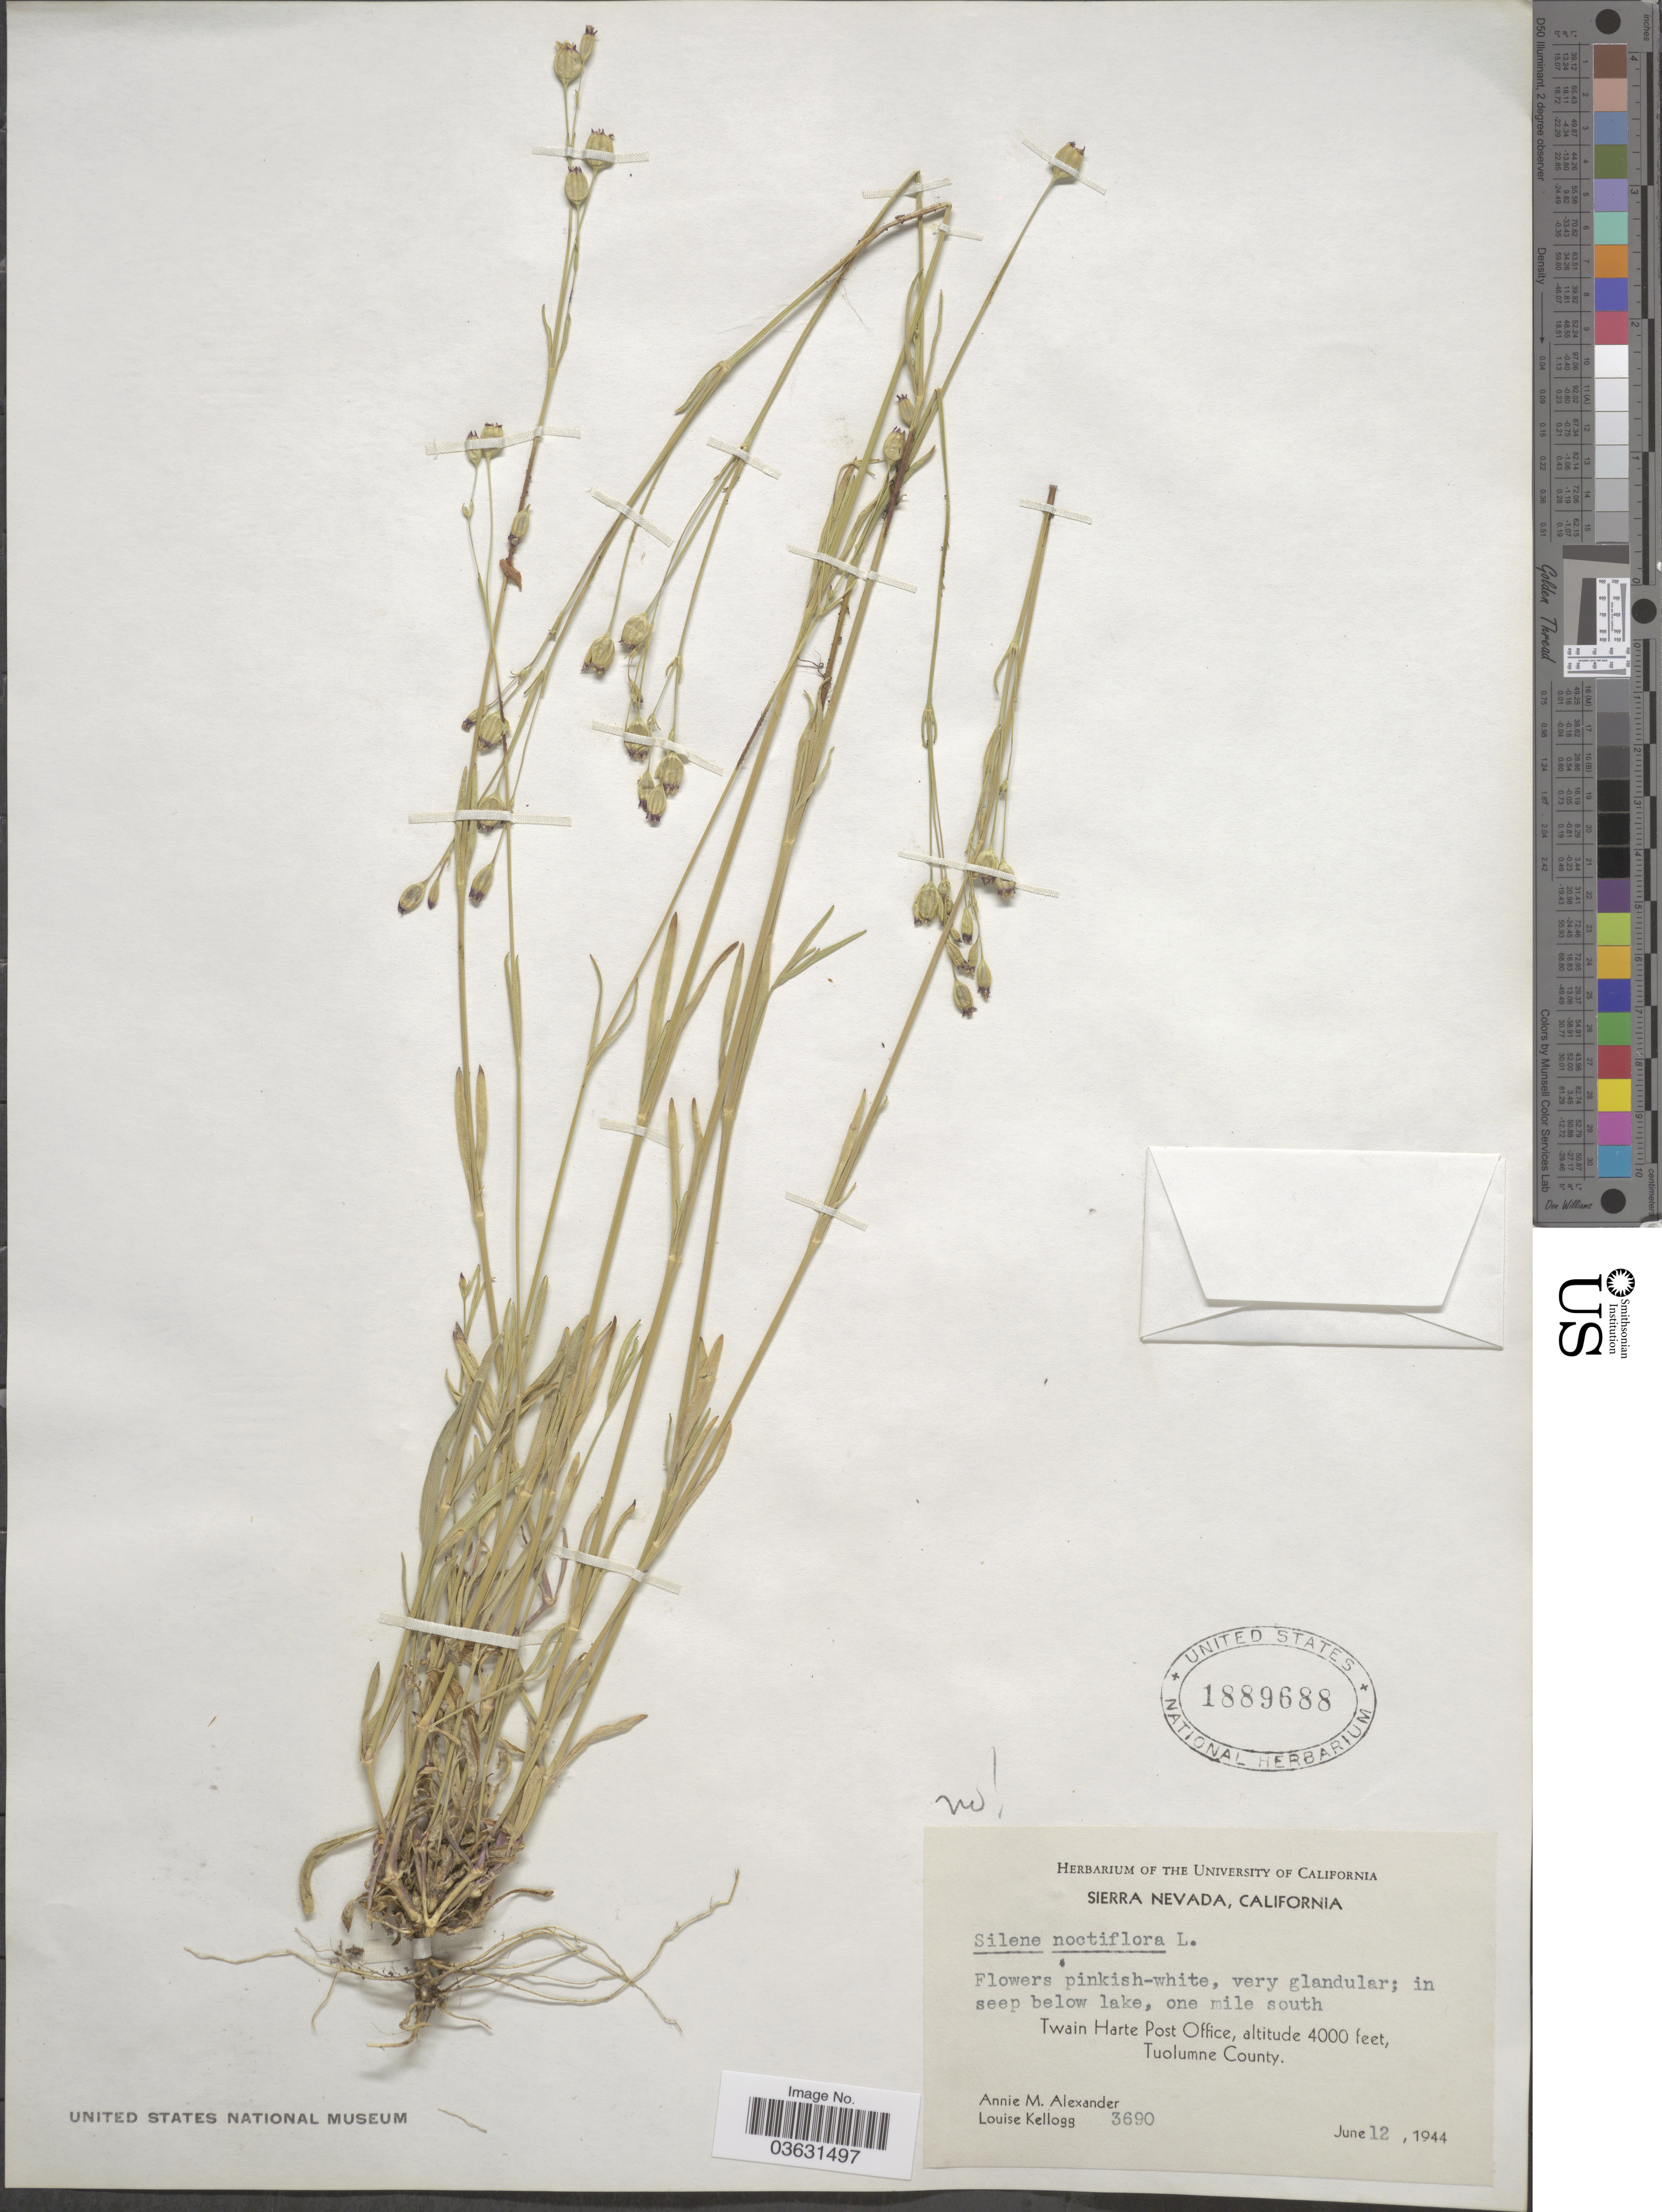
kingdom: Plantae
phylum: Tracheophyta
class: Magnoliopsida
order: Caryophyllales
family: Caryophyllaceae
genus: Silene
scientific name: Silene noctiflora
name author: L.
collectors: A. M. Alexander & L. Kellogg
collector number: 3690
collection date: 1944-06-12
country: United States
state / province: California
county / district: Tuolumne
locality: Sierra Nevada. One mile south Twain Harte Post Office, Tuolumne County.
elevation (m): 1219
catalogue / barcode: US 1889688